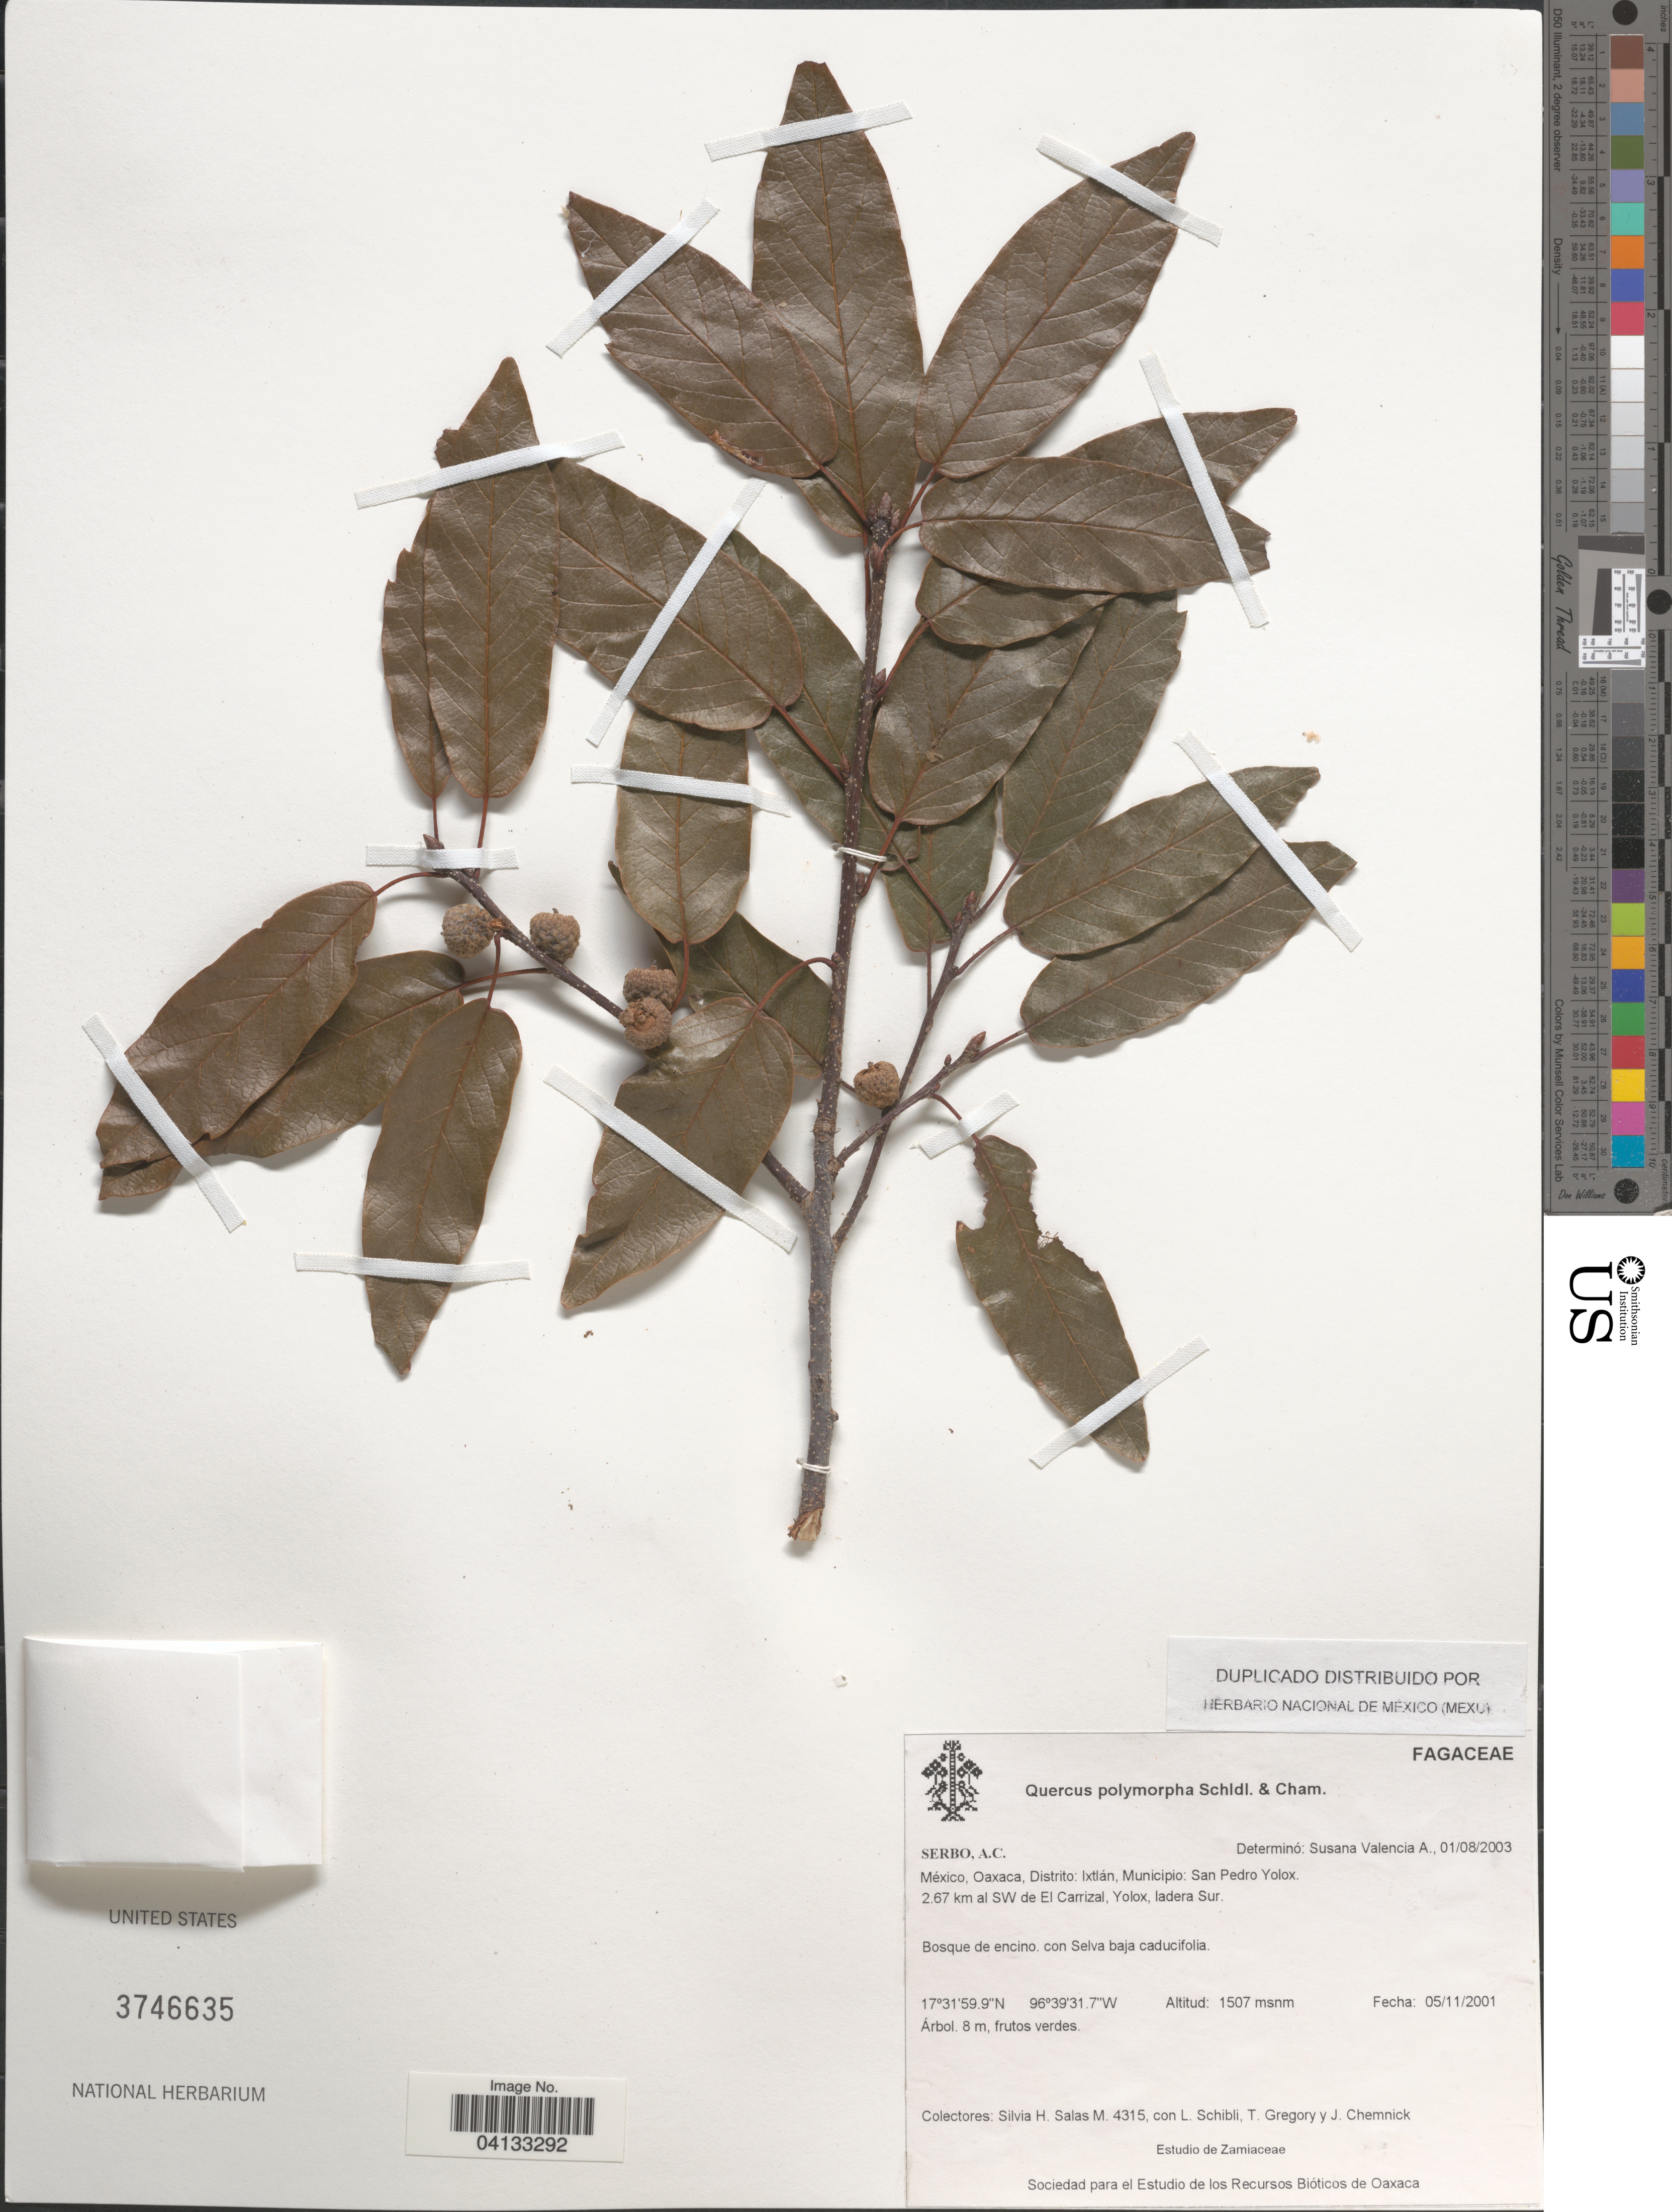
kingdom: Plantae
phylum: Tracheophyta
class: Magnoliopsida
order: Fagales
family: Fagaceae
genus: Quercus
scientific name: Quercus polymorpha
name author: Schltdl. & Cham.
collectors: S. Salas M., L. Schibli, T. Gregory & J. Chemnick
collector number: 4315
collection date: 2001-11-05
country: Mexico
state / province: Oaxaca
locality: Distrito: Ixtlán, Municipio: San Pedro Yolox. 2.67 km al SW de El Carrizal, Yolox, ladera Sur.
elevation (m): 1507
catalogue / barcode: US 3746635